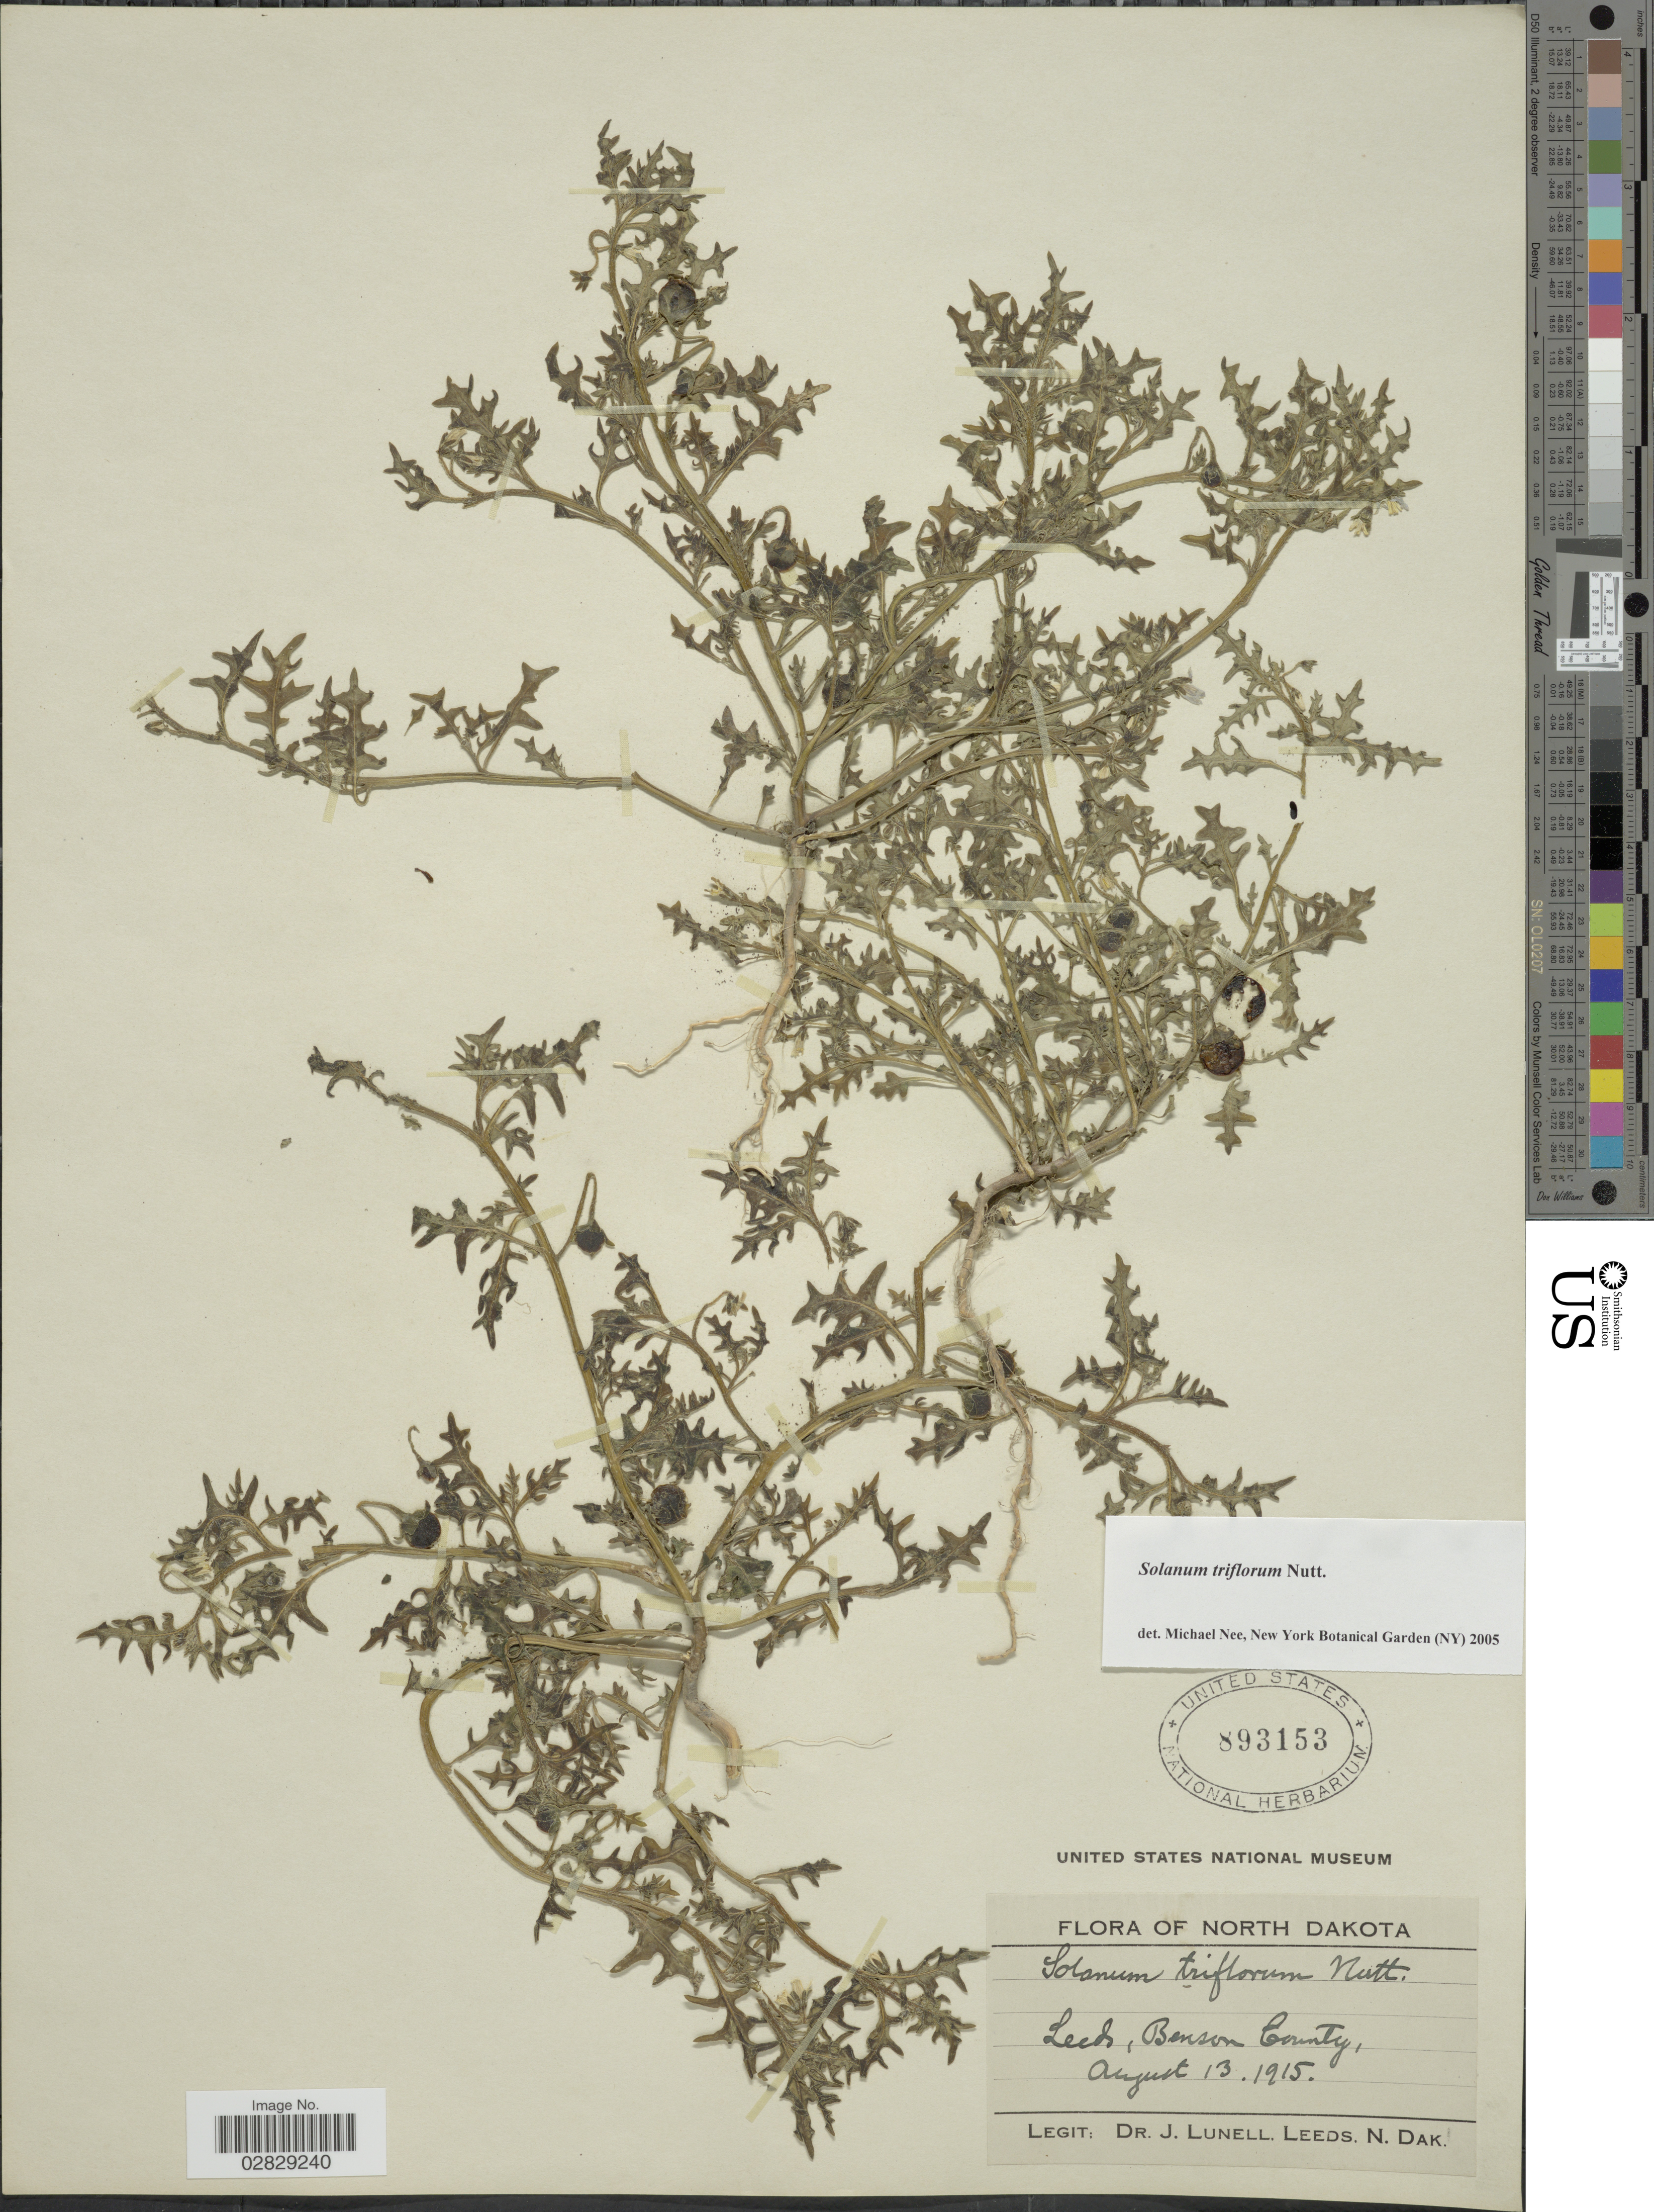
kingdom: Plantae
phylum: Tracheophyta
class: Magnoliopsida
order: Solanales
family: Solanaceae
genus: Solanum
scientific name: Solanum triflorum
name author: Nutt.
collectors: J. Lunell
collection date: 1915-08-13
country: United States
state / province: North Dakota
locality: Leeds, Benson County.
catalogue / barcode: US 893153